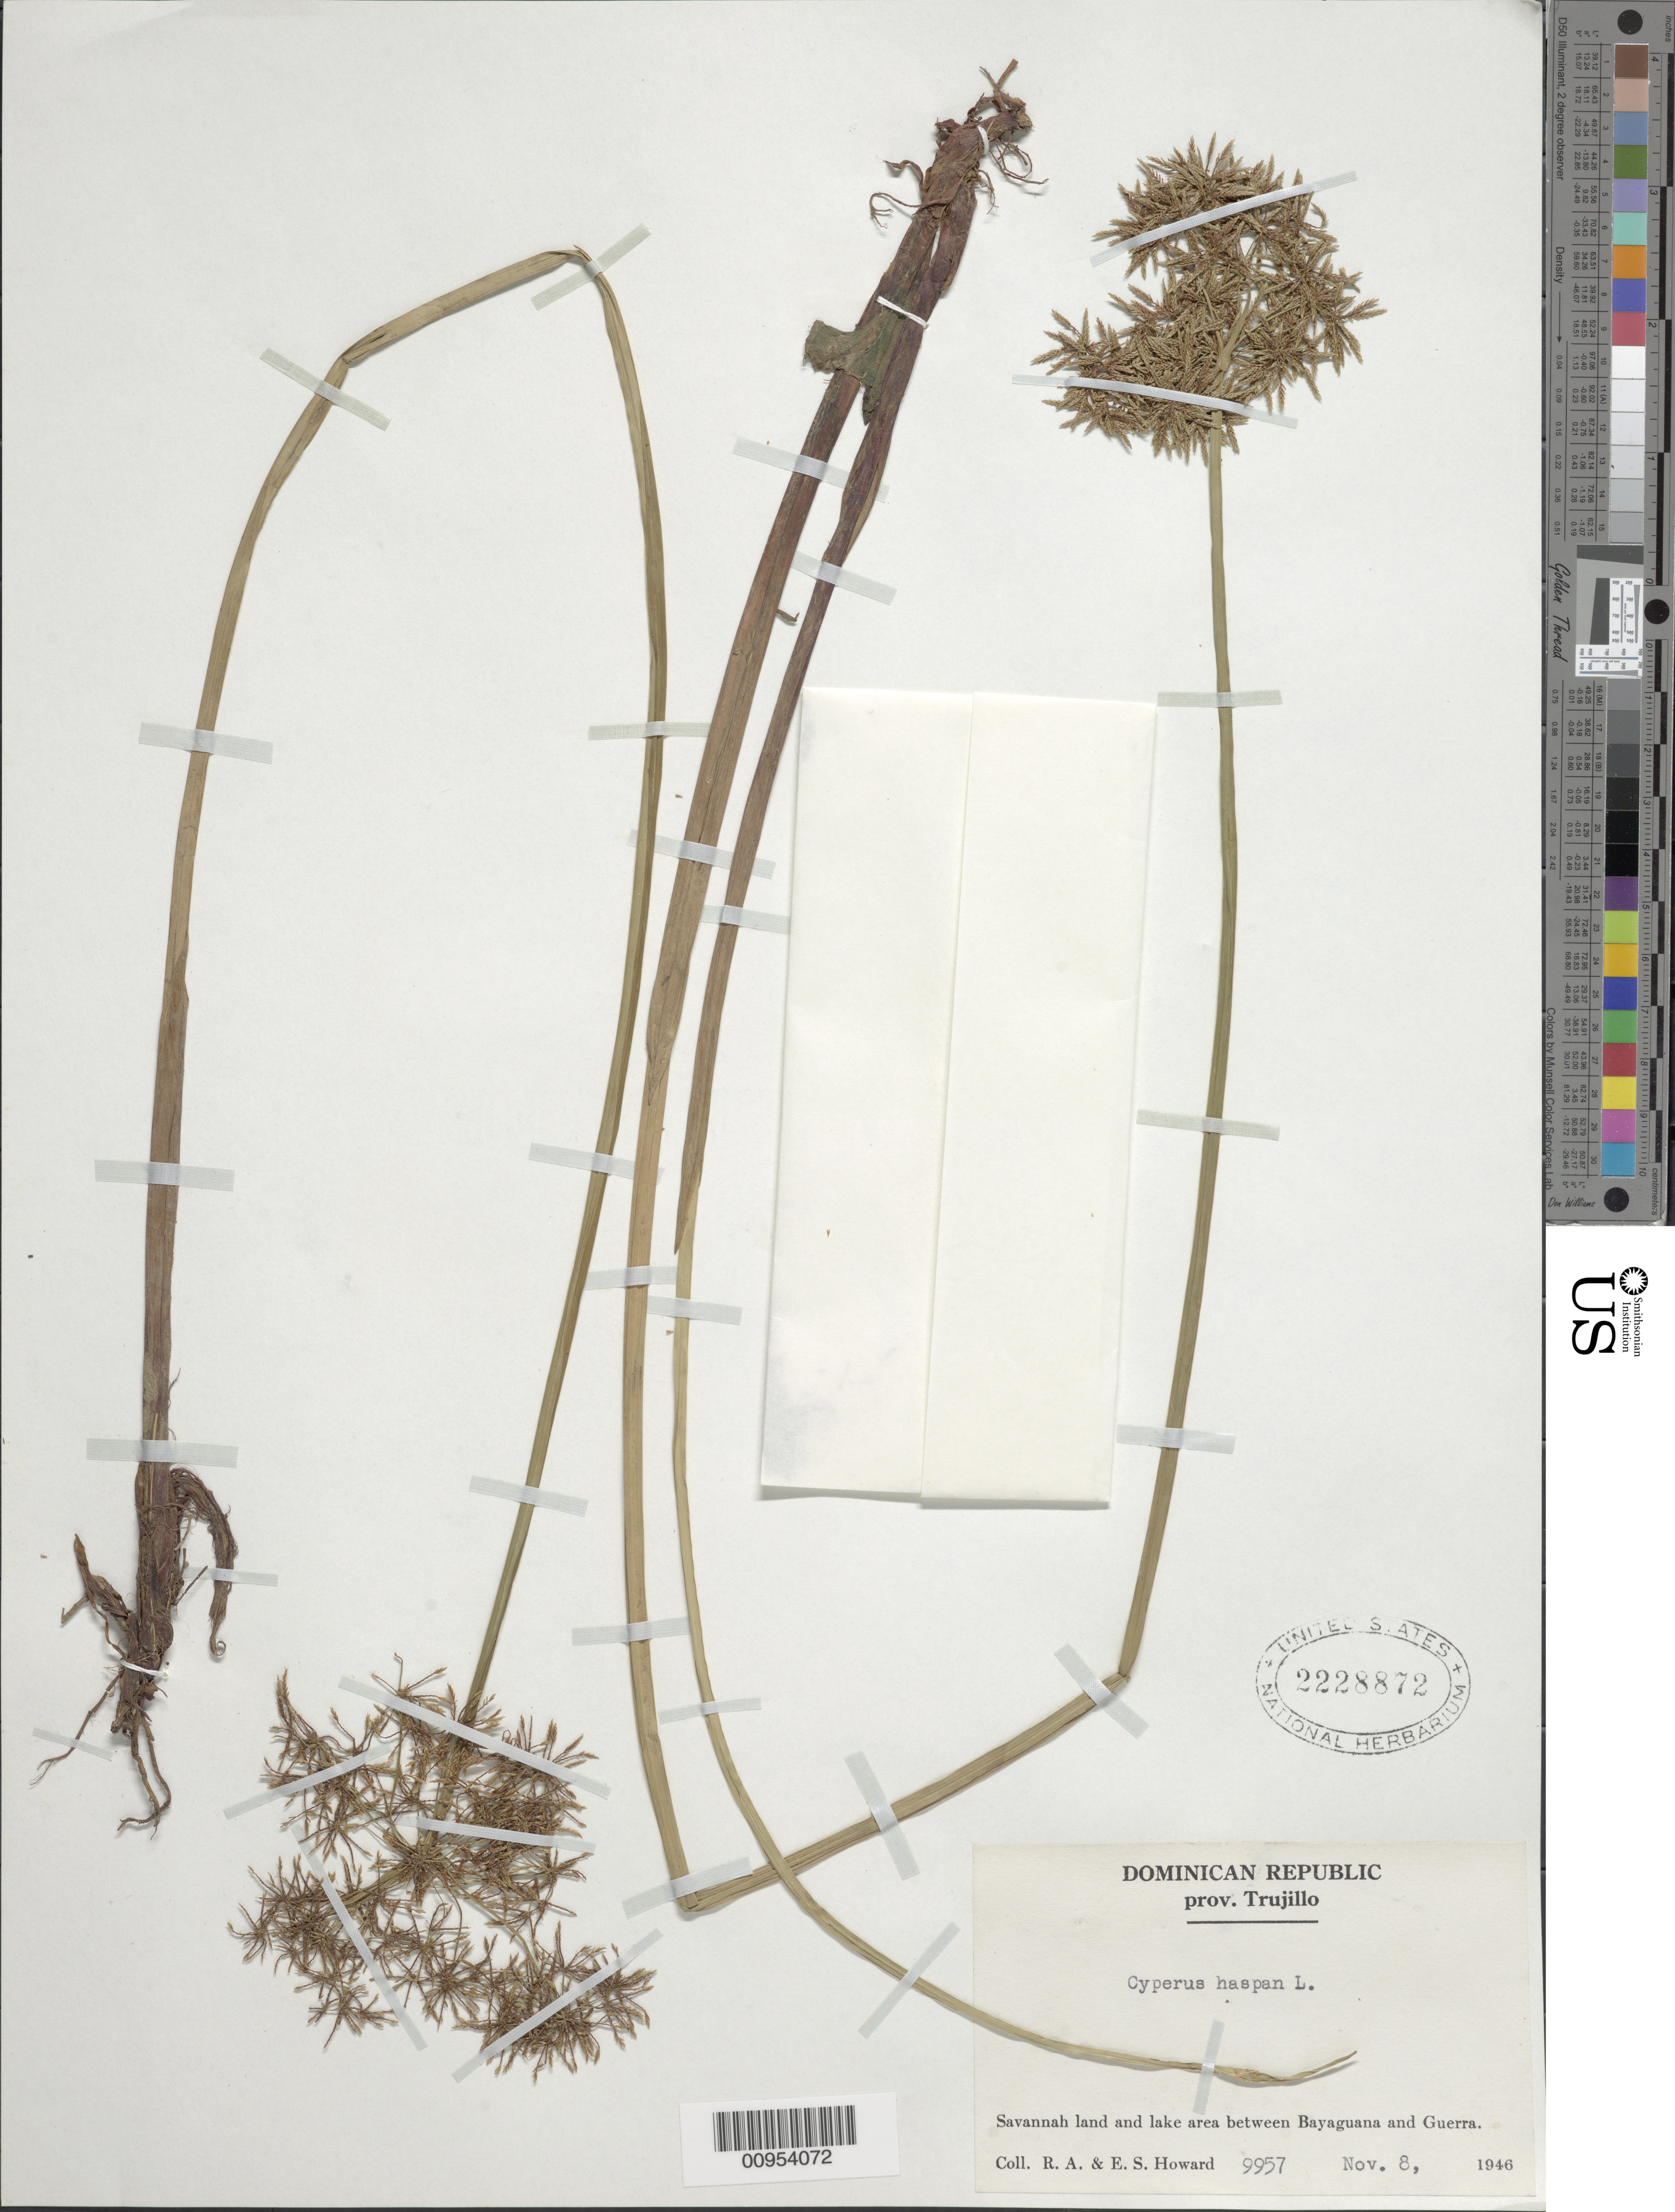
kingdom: Plantae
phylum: Tracheophyta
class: Liliopsida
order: Poales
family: Cyperaceae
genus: Cyperus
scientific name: Cyperus haspan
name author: L.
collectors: R. A. Howard & E. S. Howard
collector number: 9957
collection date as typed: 08 Nov 1946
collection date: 1946-11-08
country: Dominican Republic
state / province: Santo Domingo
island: Hispaniola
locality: Savannah land and lake area between Bayaguana and Guerra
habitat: Savannah land and lake area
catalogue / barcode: US 2228872